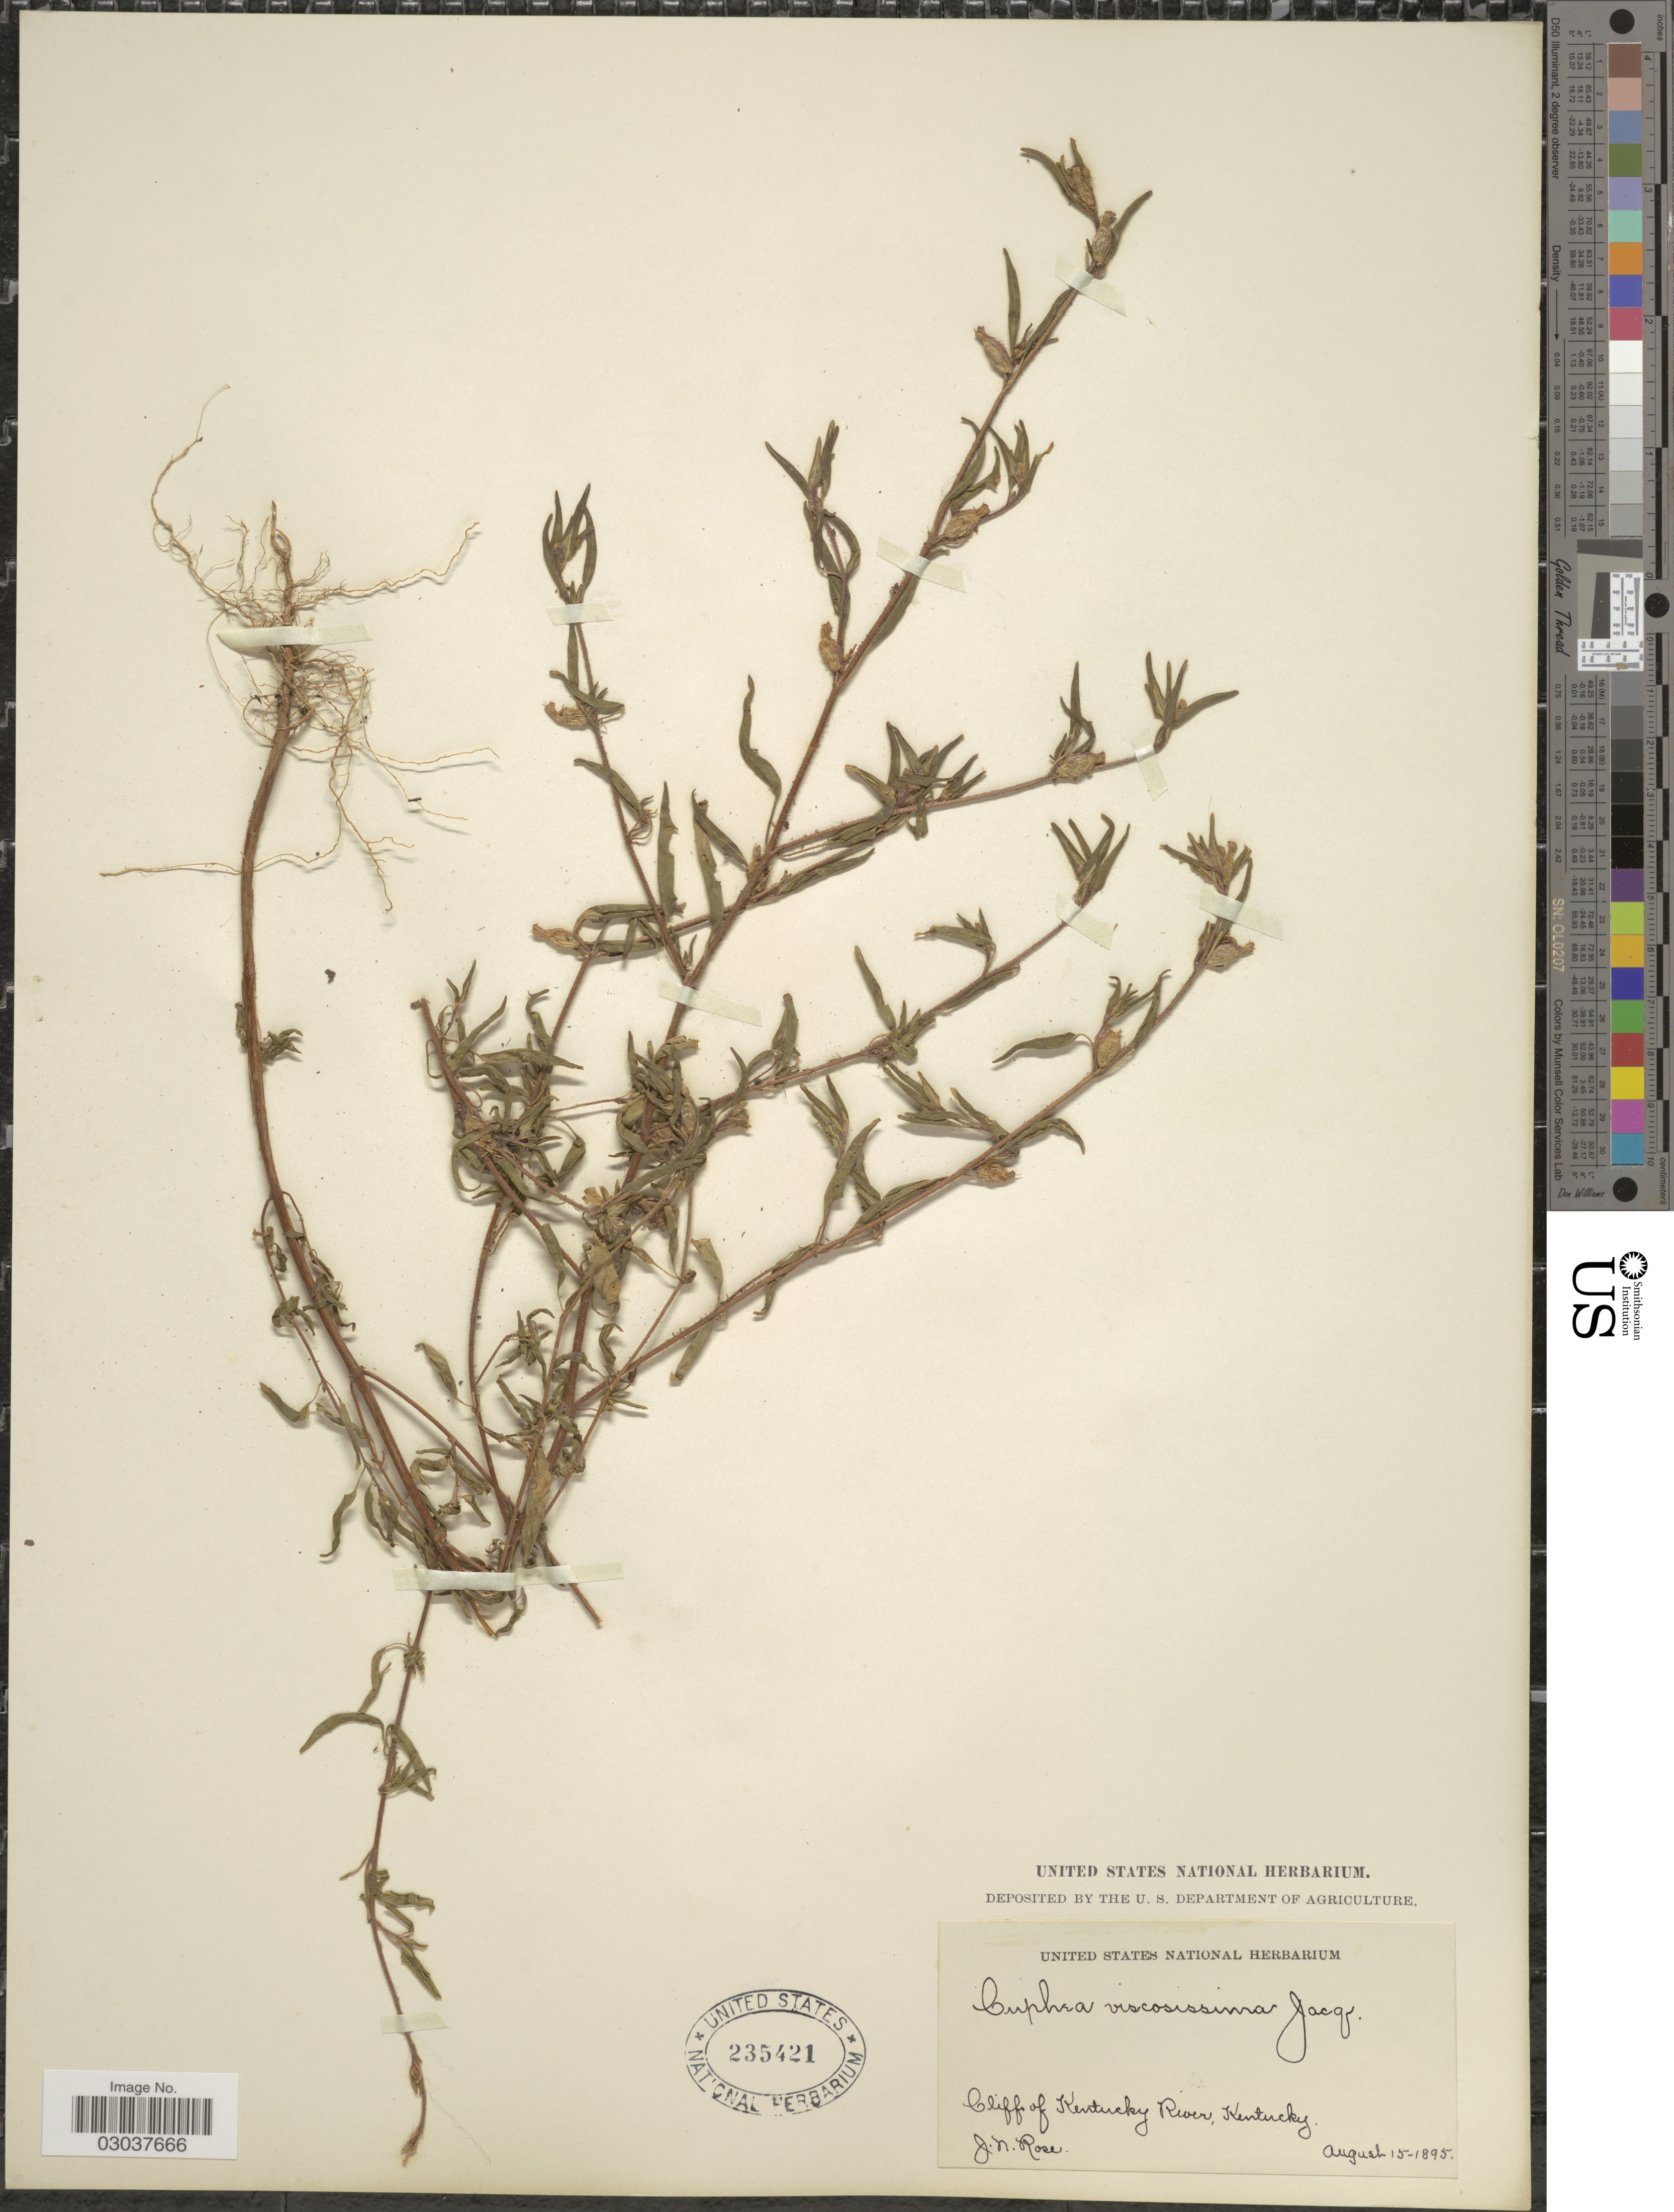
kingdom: Plantae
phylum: Tracheophyta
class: Magnoliopsida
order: Myrtales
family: Lythraceae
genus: Cuphea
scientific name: Cuphea petiolata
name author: Pohl ex Koehne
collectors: J. N. Rose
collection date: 1895-08-15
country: United States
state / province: Kentucky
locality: Cliffs of Kentucky River.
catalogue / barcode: US 235421